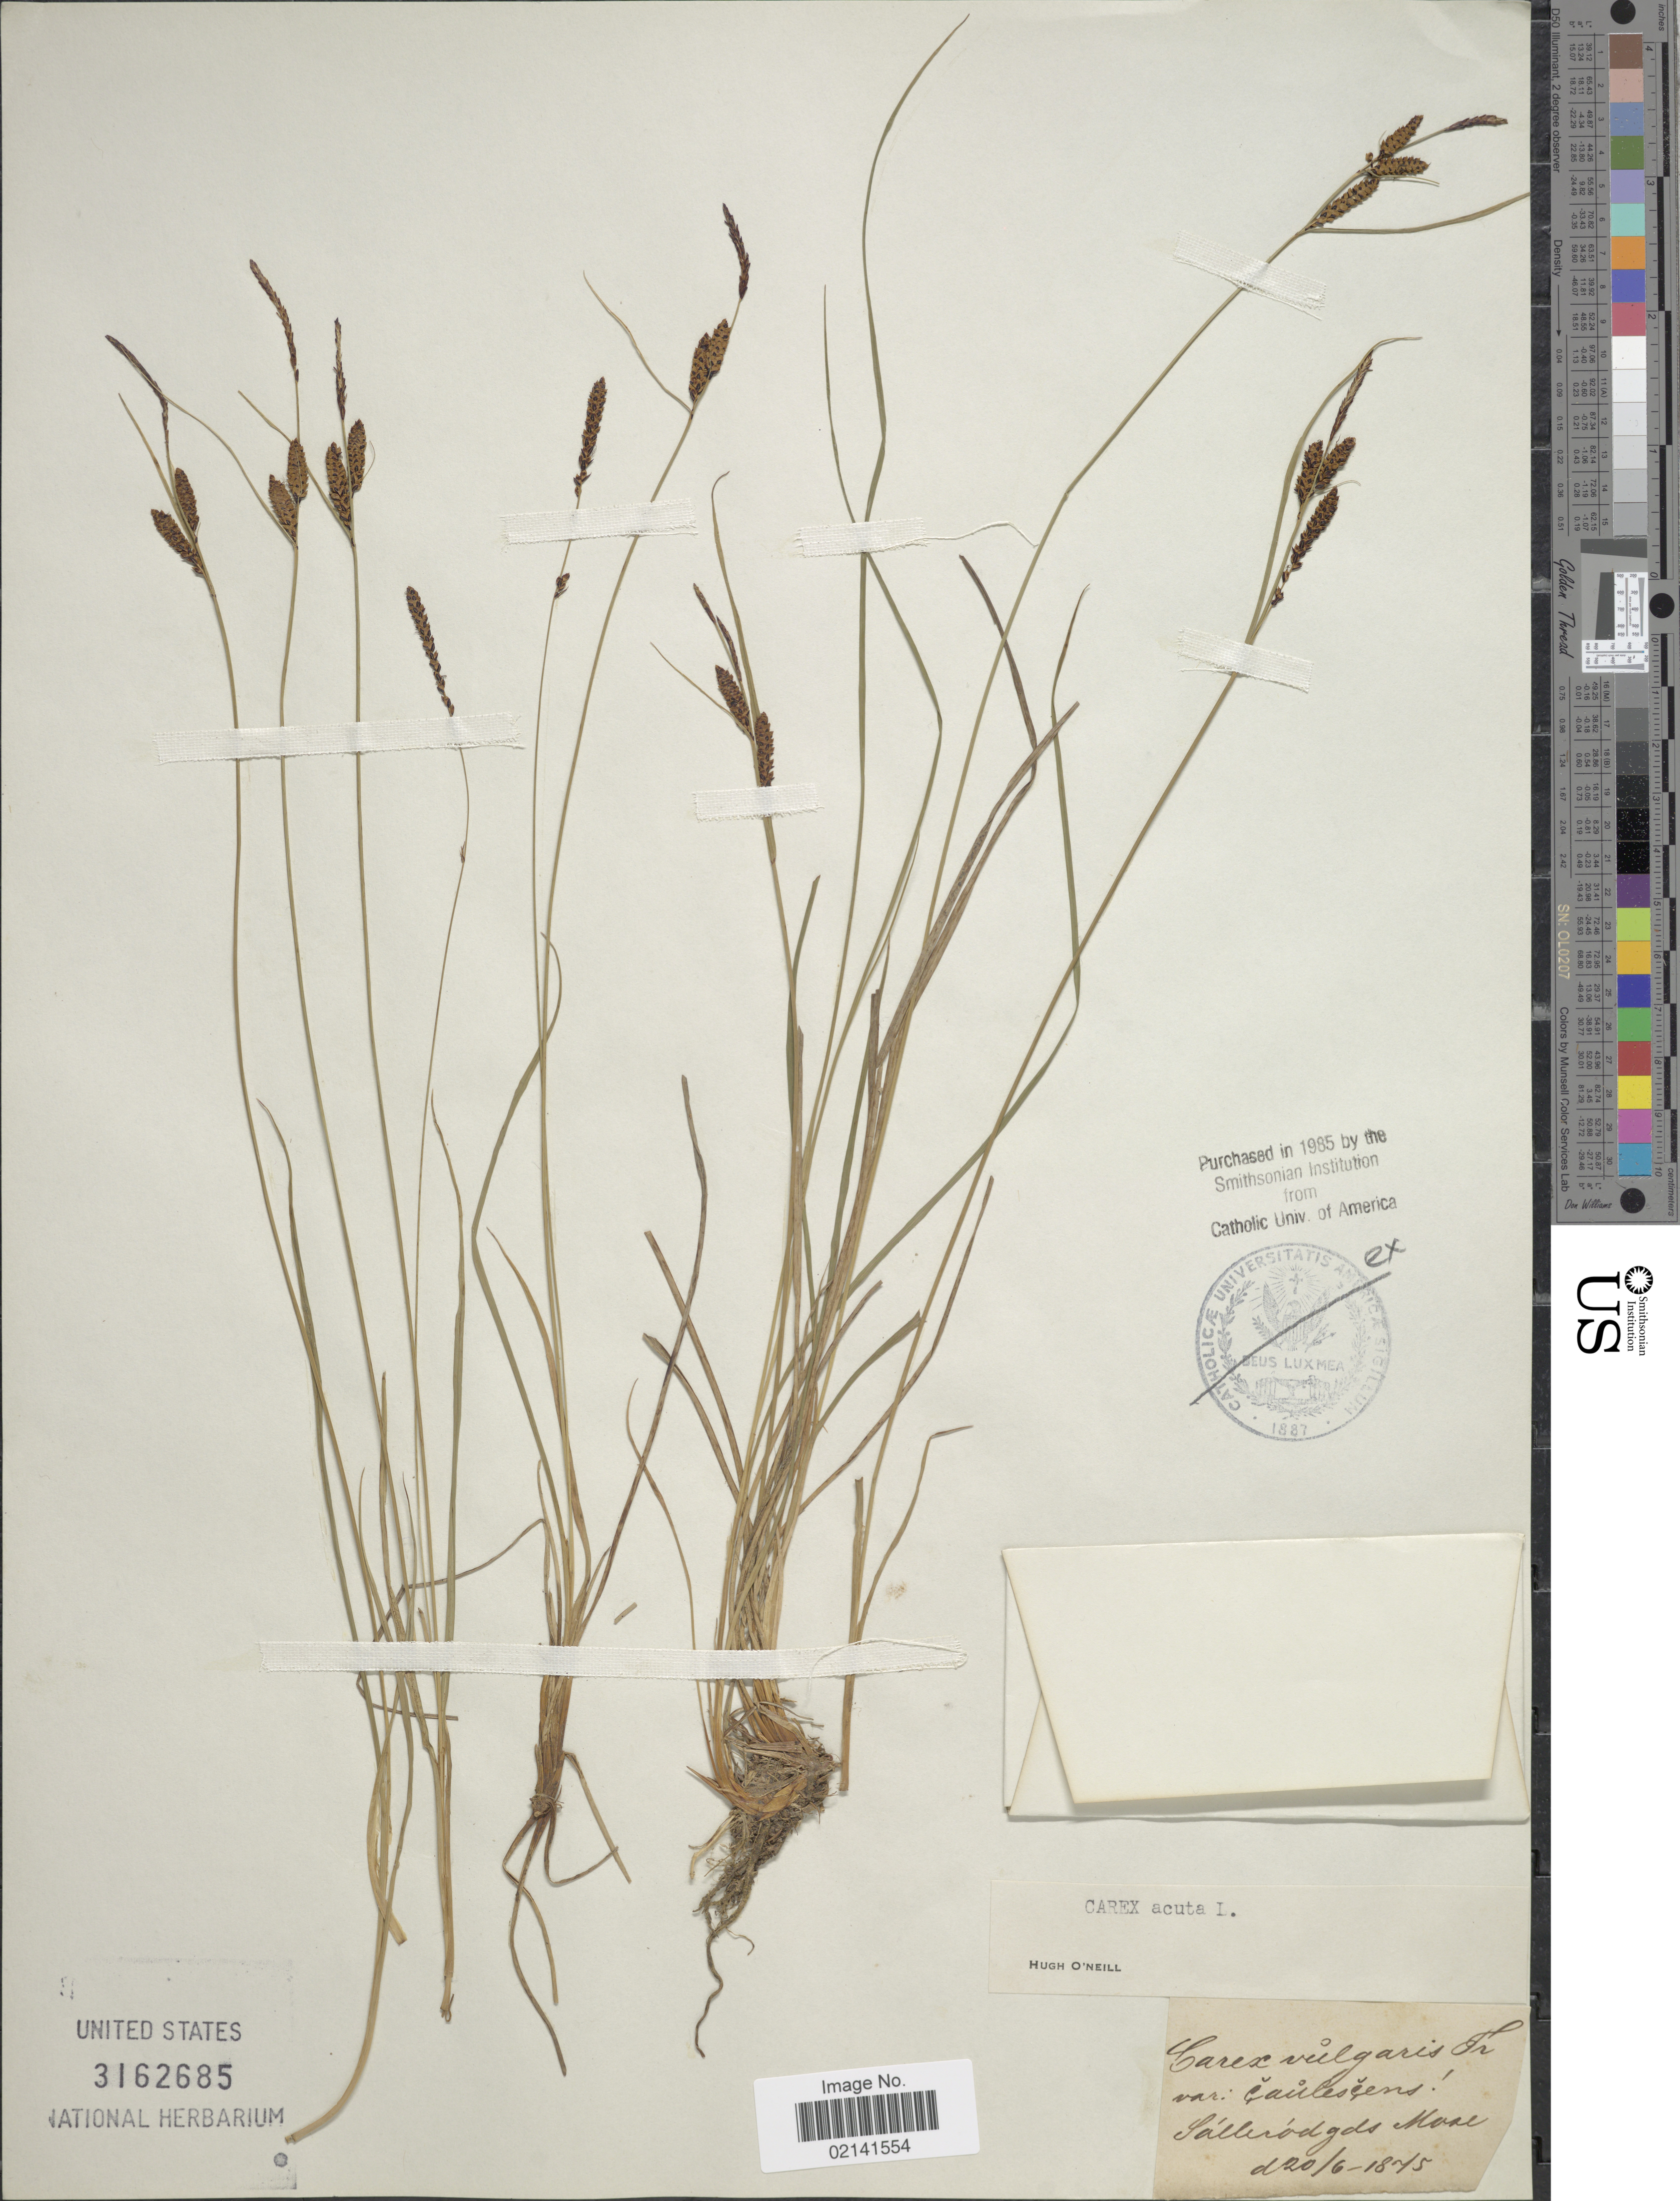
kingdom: Plantae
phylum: Tracheophyta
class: Liliopsida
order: Poales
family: Cyperaceae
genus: Carex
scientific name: Carex acuta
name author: L.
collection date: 1875-06-20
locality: Sallerodgds Mose [interpreted]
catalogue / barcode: US 3162685